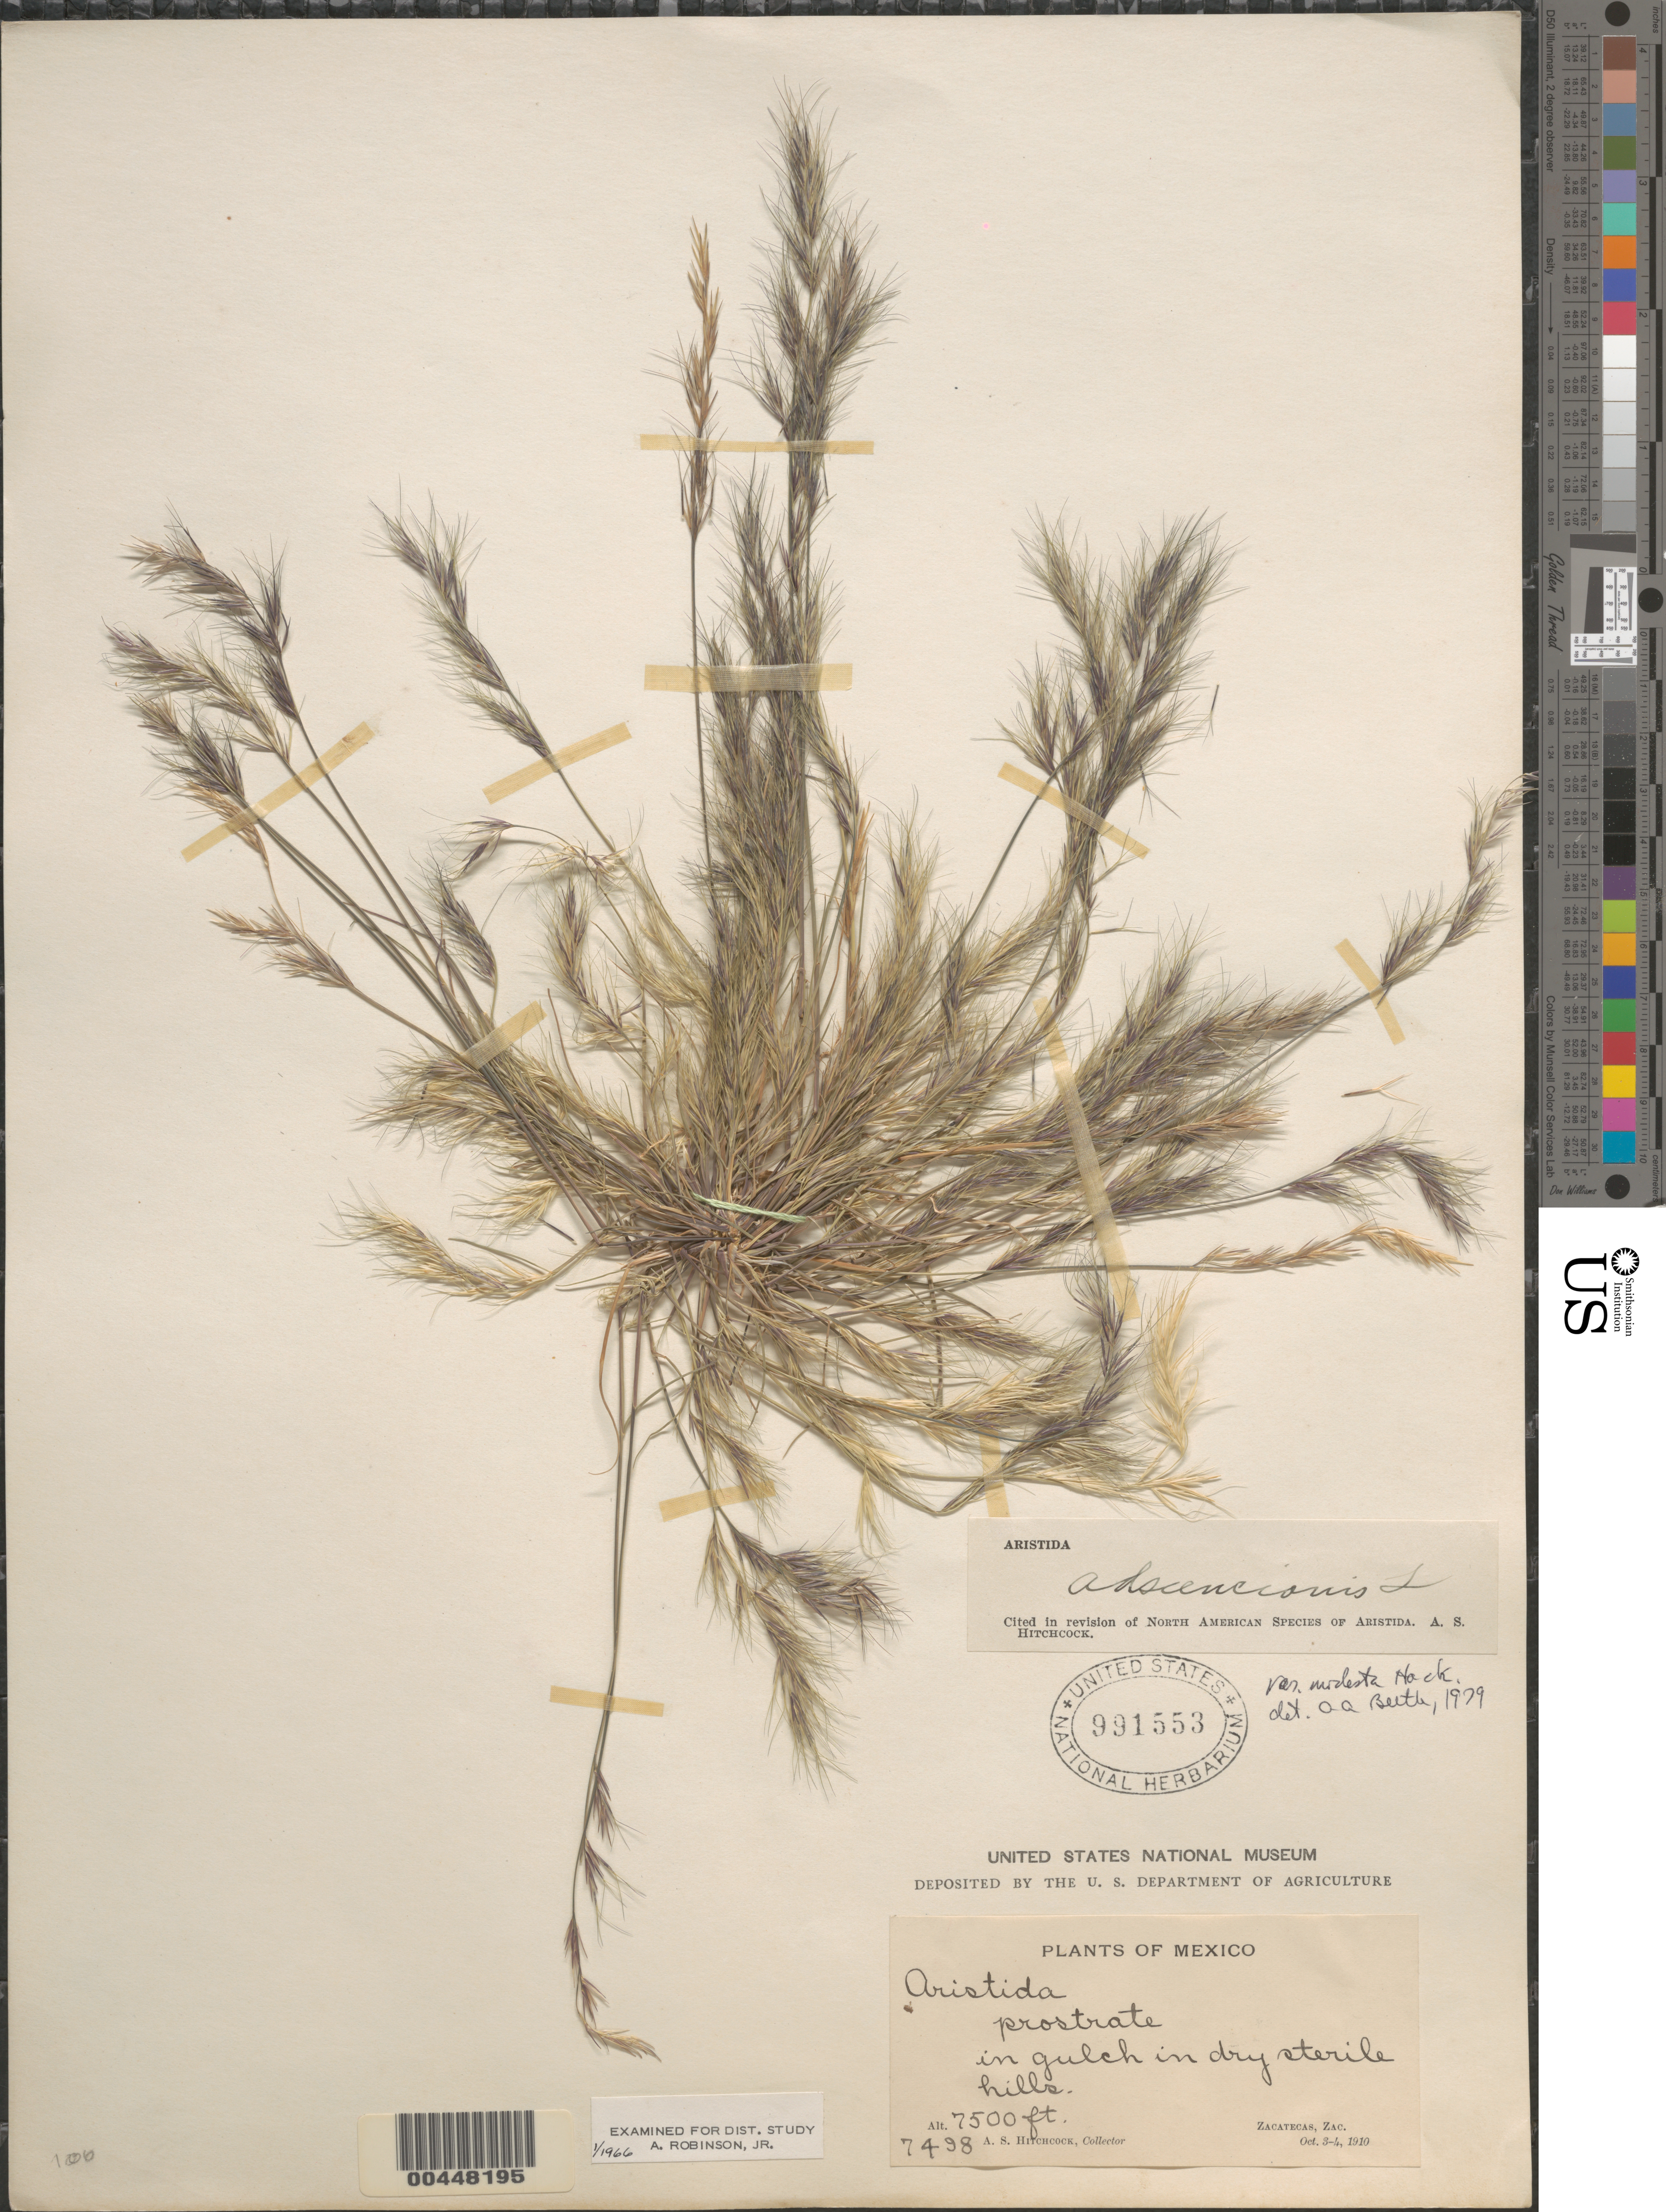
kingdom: Plantae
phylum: Tracheophyta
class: Liliopsida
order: Poales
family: Poaceae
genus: Aristida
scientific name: Aristida adscensionis var. modesta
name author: Hack. in Stuck.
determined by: Beetle, O. A.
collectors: A. S. Hitchcock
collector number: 7498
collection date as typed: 3 Oct 1910 to 4 Oct 1910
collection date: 1910-10-03/1910-10-04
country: Mexico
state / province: Zacatecas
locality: Zacatecas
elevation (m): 2286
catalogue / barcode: US 991553